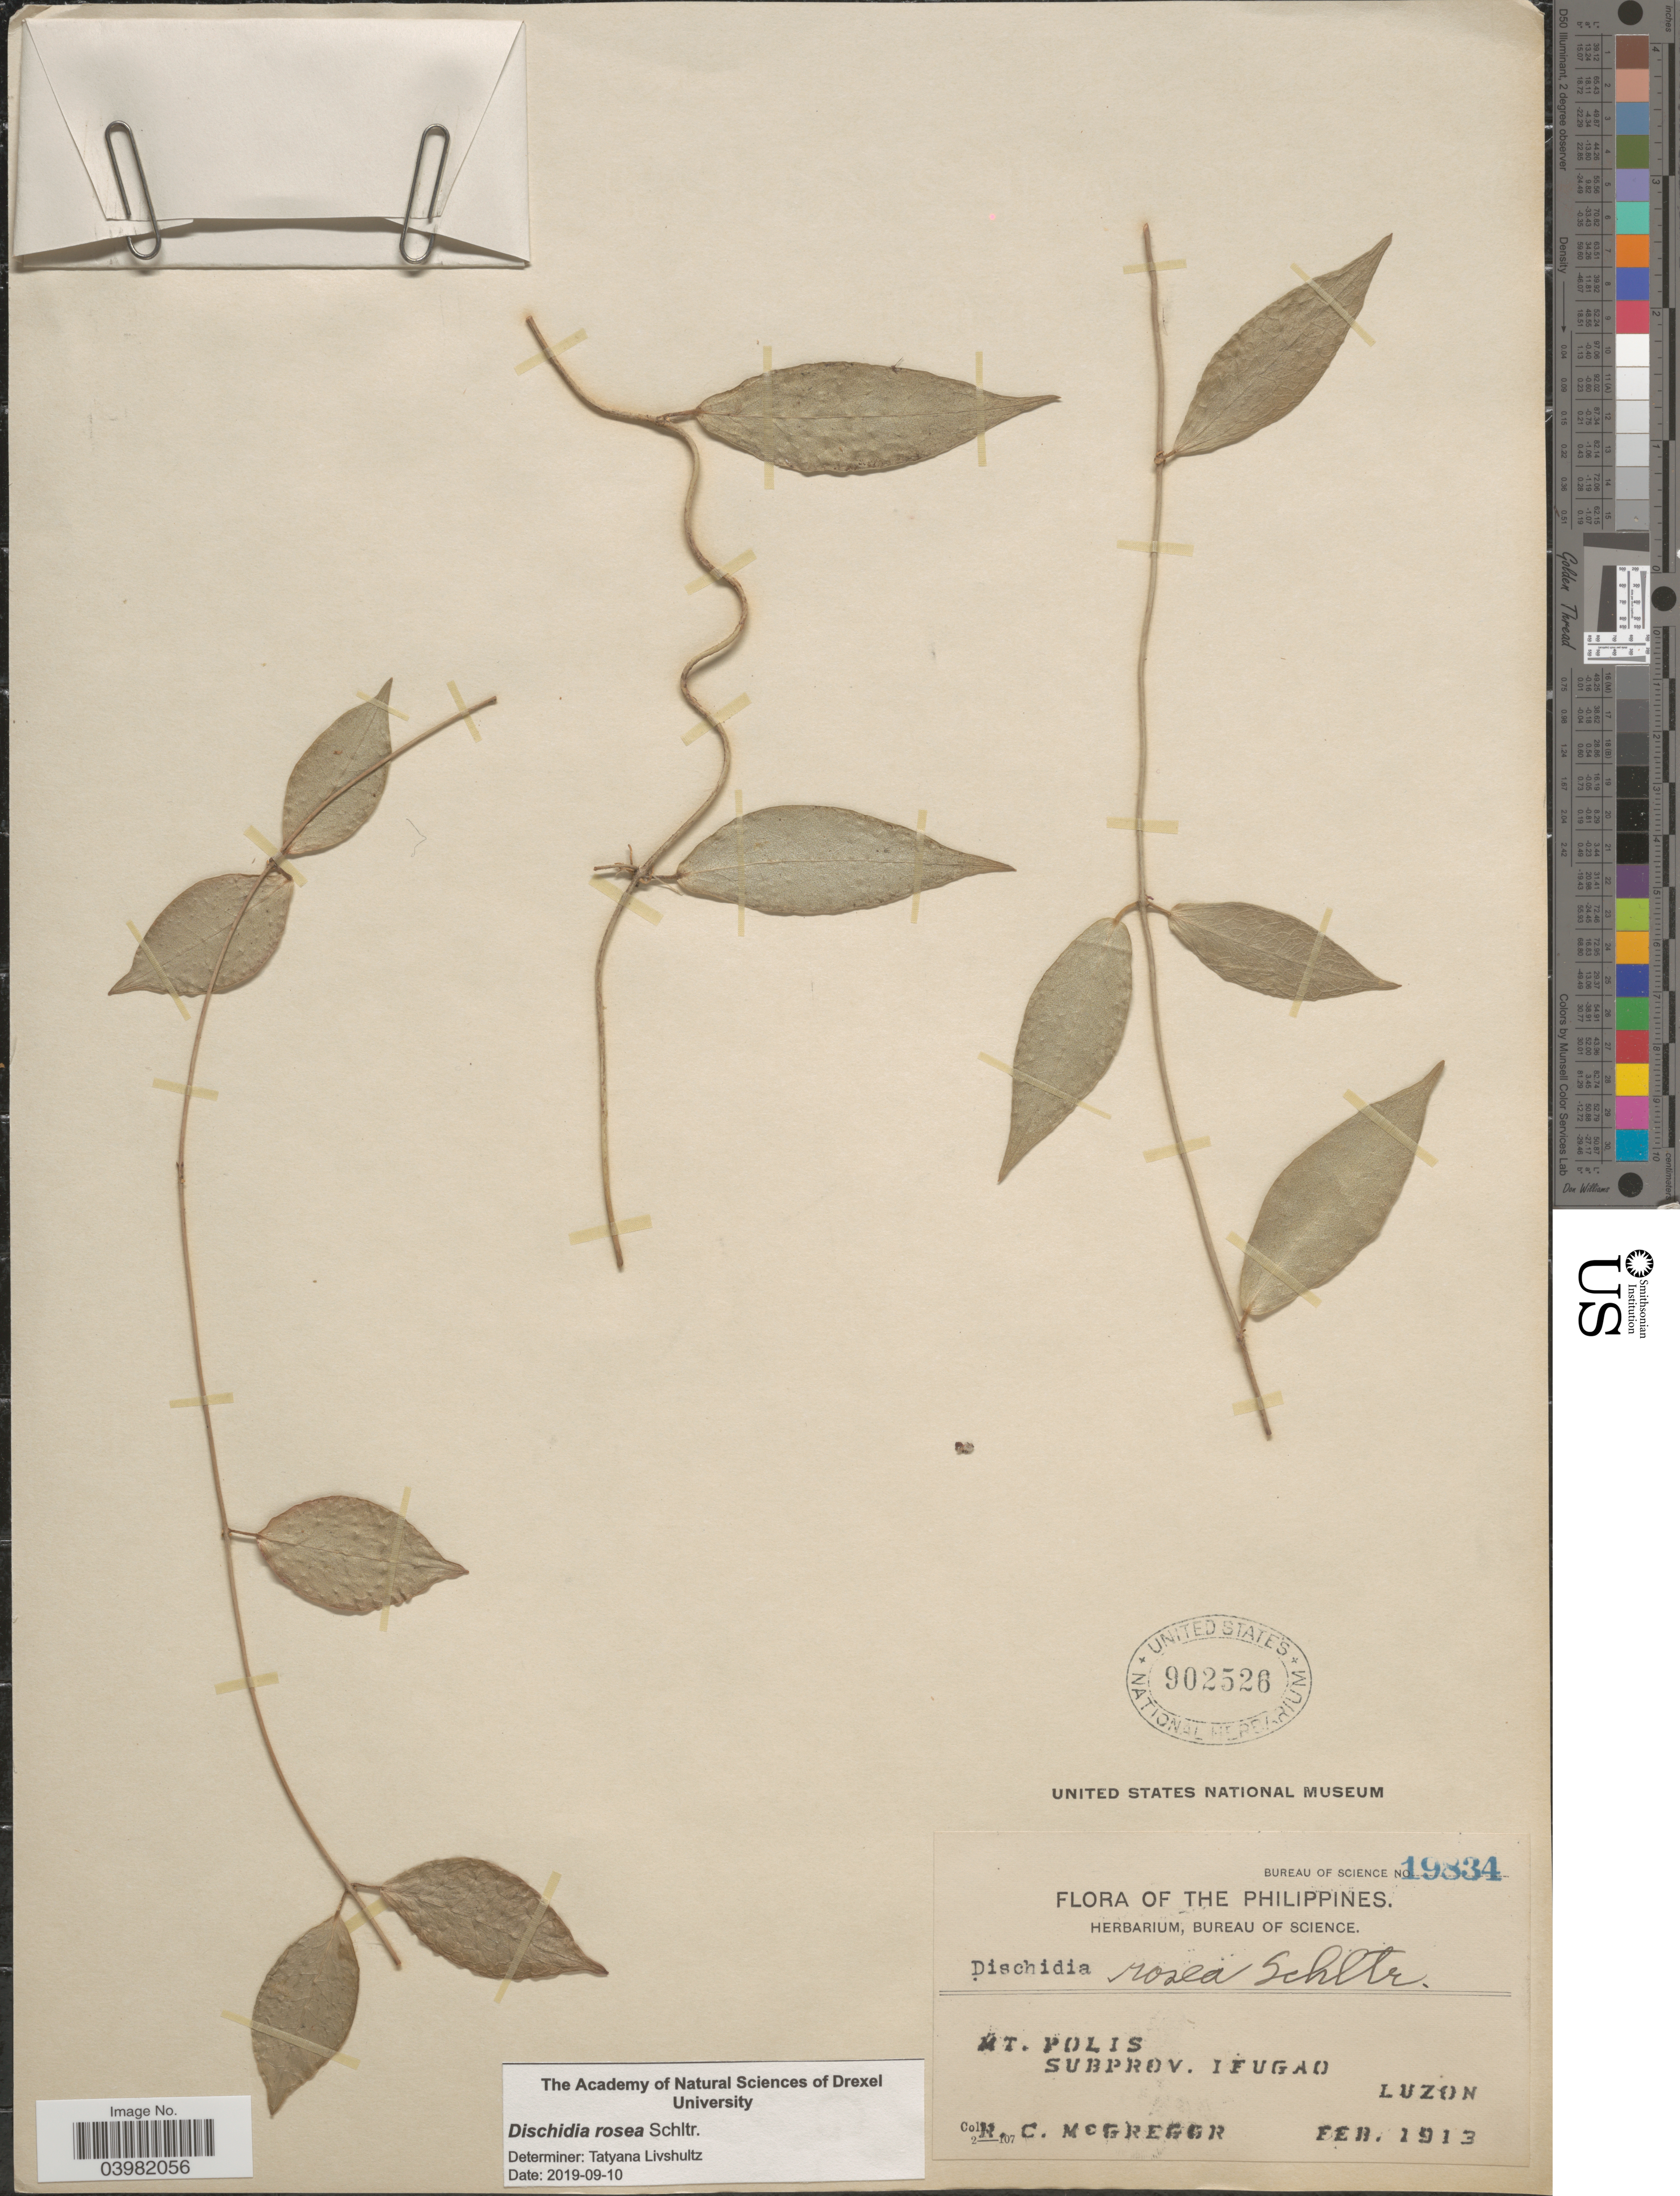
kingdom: Plantae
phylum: Tracheophyta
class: Magnoliopsida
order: Gentianales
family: Apocynaceae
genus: Dischidia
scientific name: Dischidia rosea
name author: Schltr.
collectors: R. C. McGregor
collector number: Bureau of Science 19834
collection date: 1913-02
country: Philippines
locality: Mt. Polis. Subprov. Ifugao. Luzon.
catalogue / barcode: US 902526